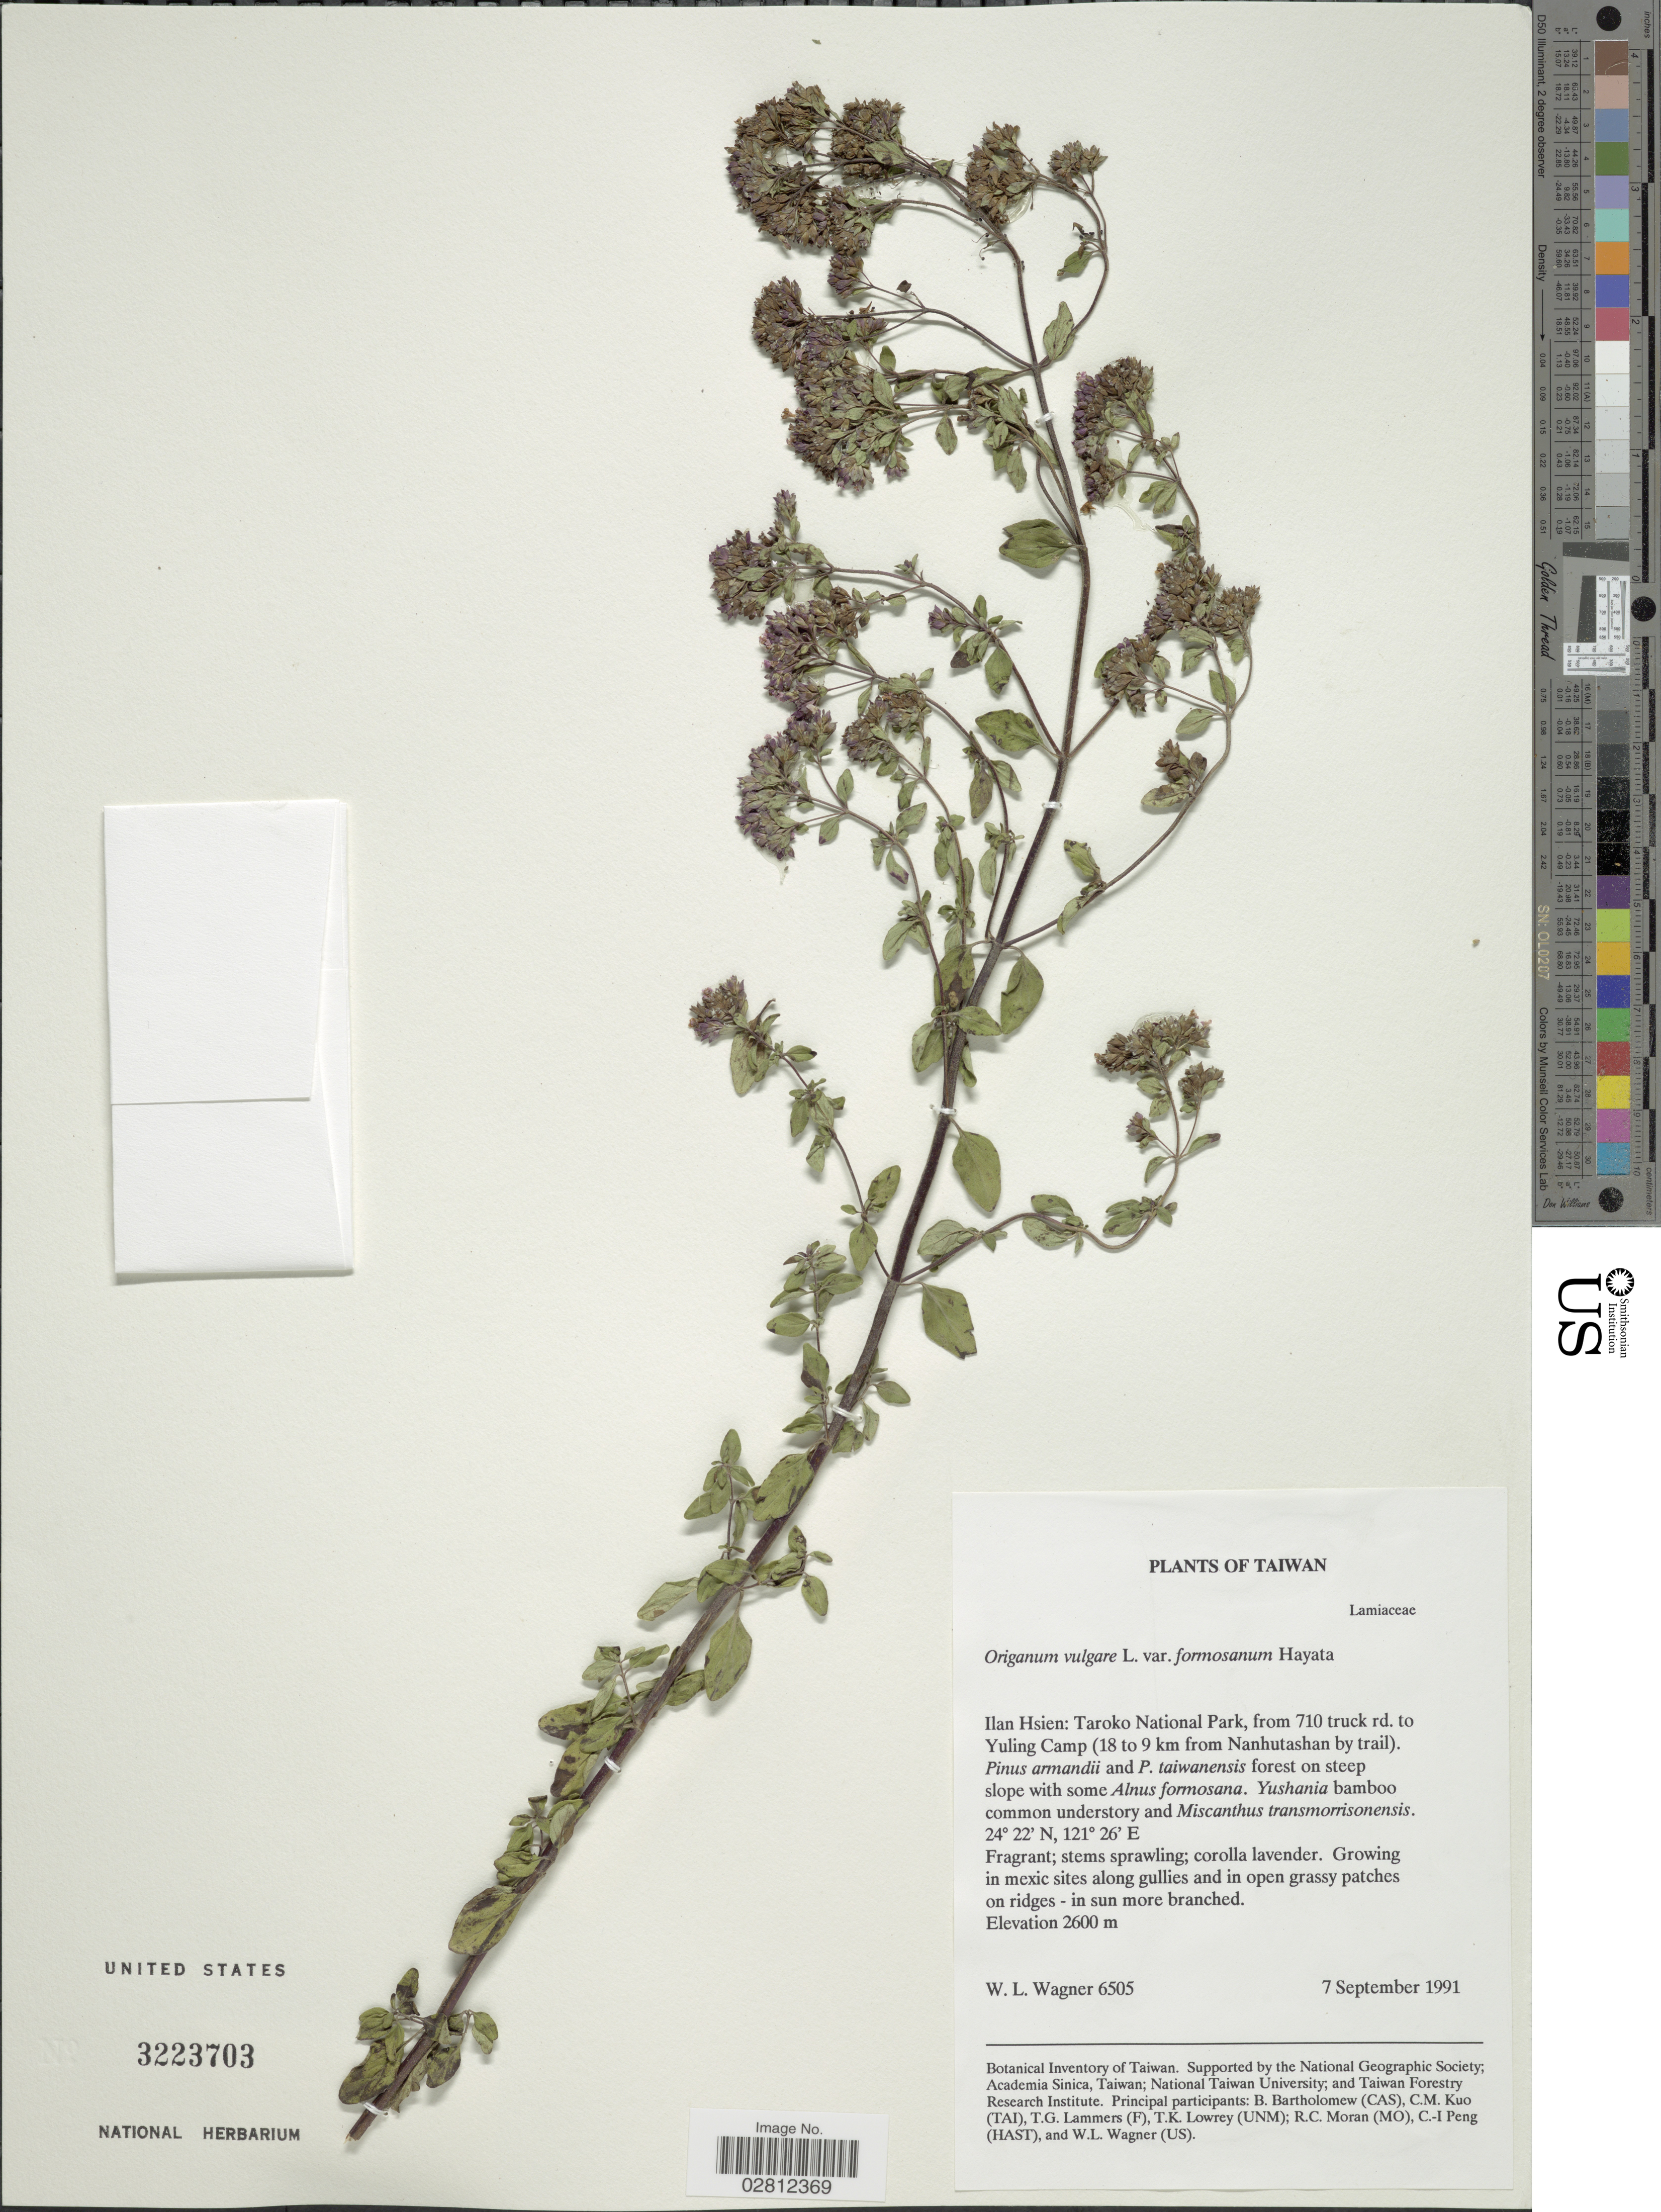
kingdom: Plantae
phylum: Tracheophyta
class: Magnoliopsida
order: Lamiales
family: Lamiaceae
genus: Origanum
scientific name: Origanum vulgare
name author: L.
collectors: W. L. Wagner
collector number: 6505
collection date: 1991-09-07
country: Taiwan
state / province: Ilan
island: Taiwan [Formosa]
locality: Ilan Hsien, Taroko National Park, from 710 truck rd. to Yuling Camp (18 to 9 km from Nanhutashan by trail).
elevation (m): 2600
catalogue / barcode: US 3223703